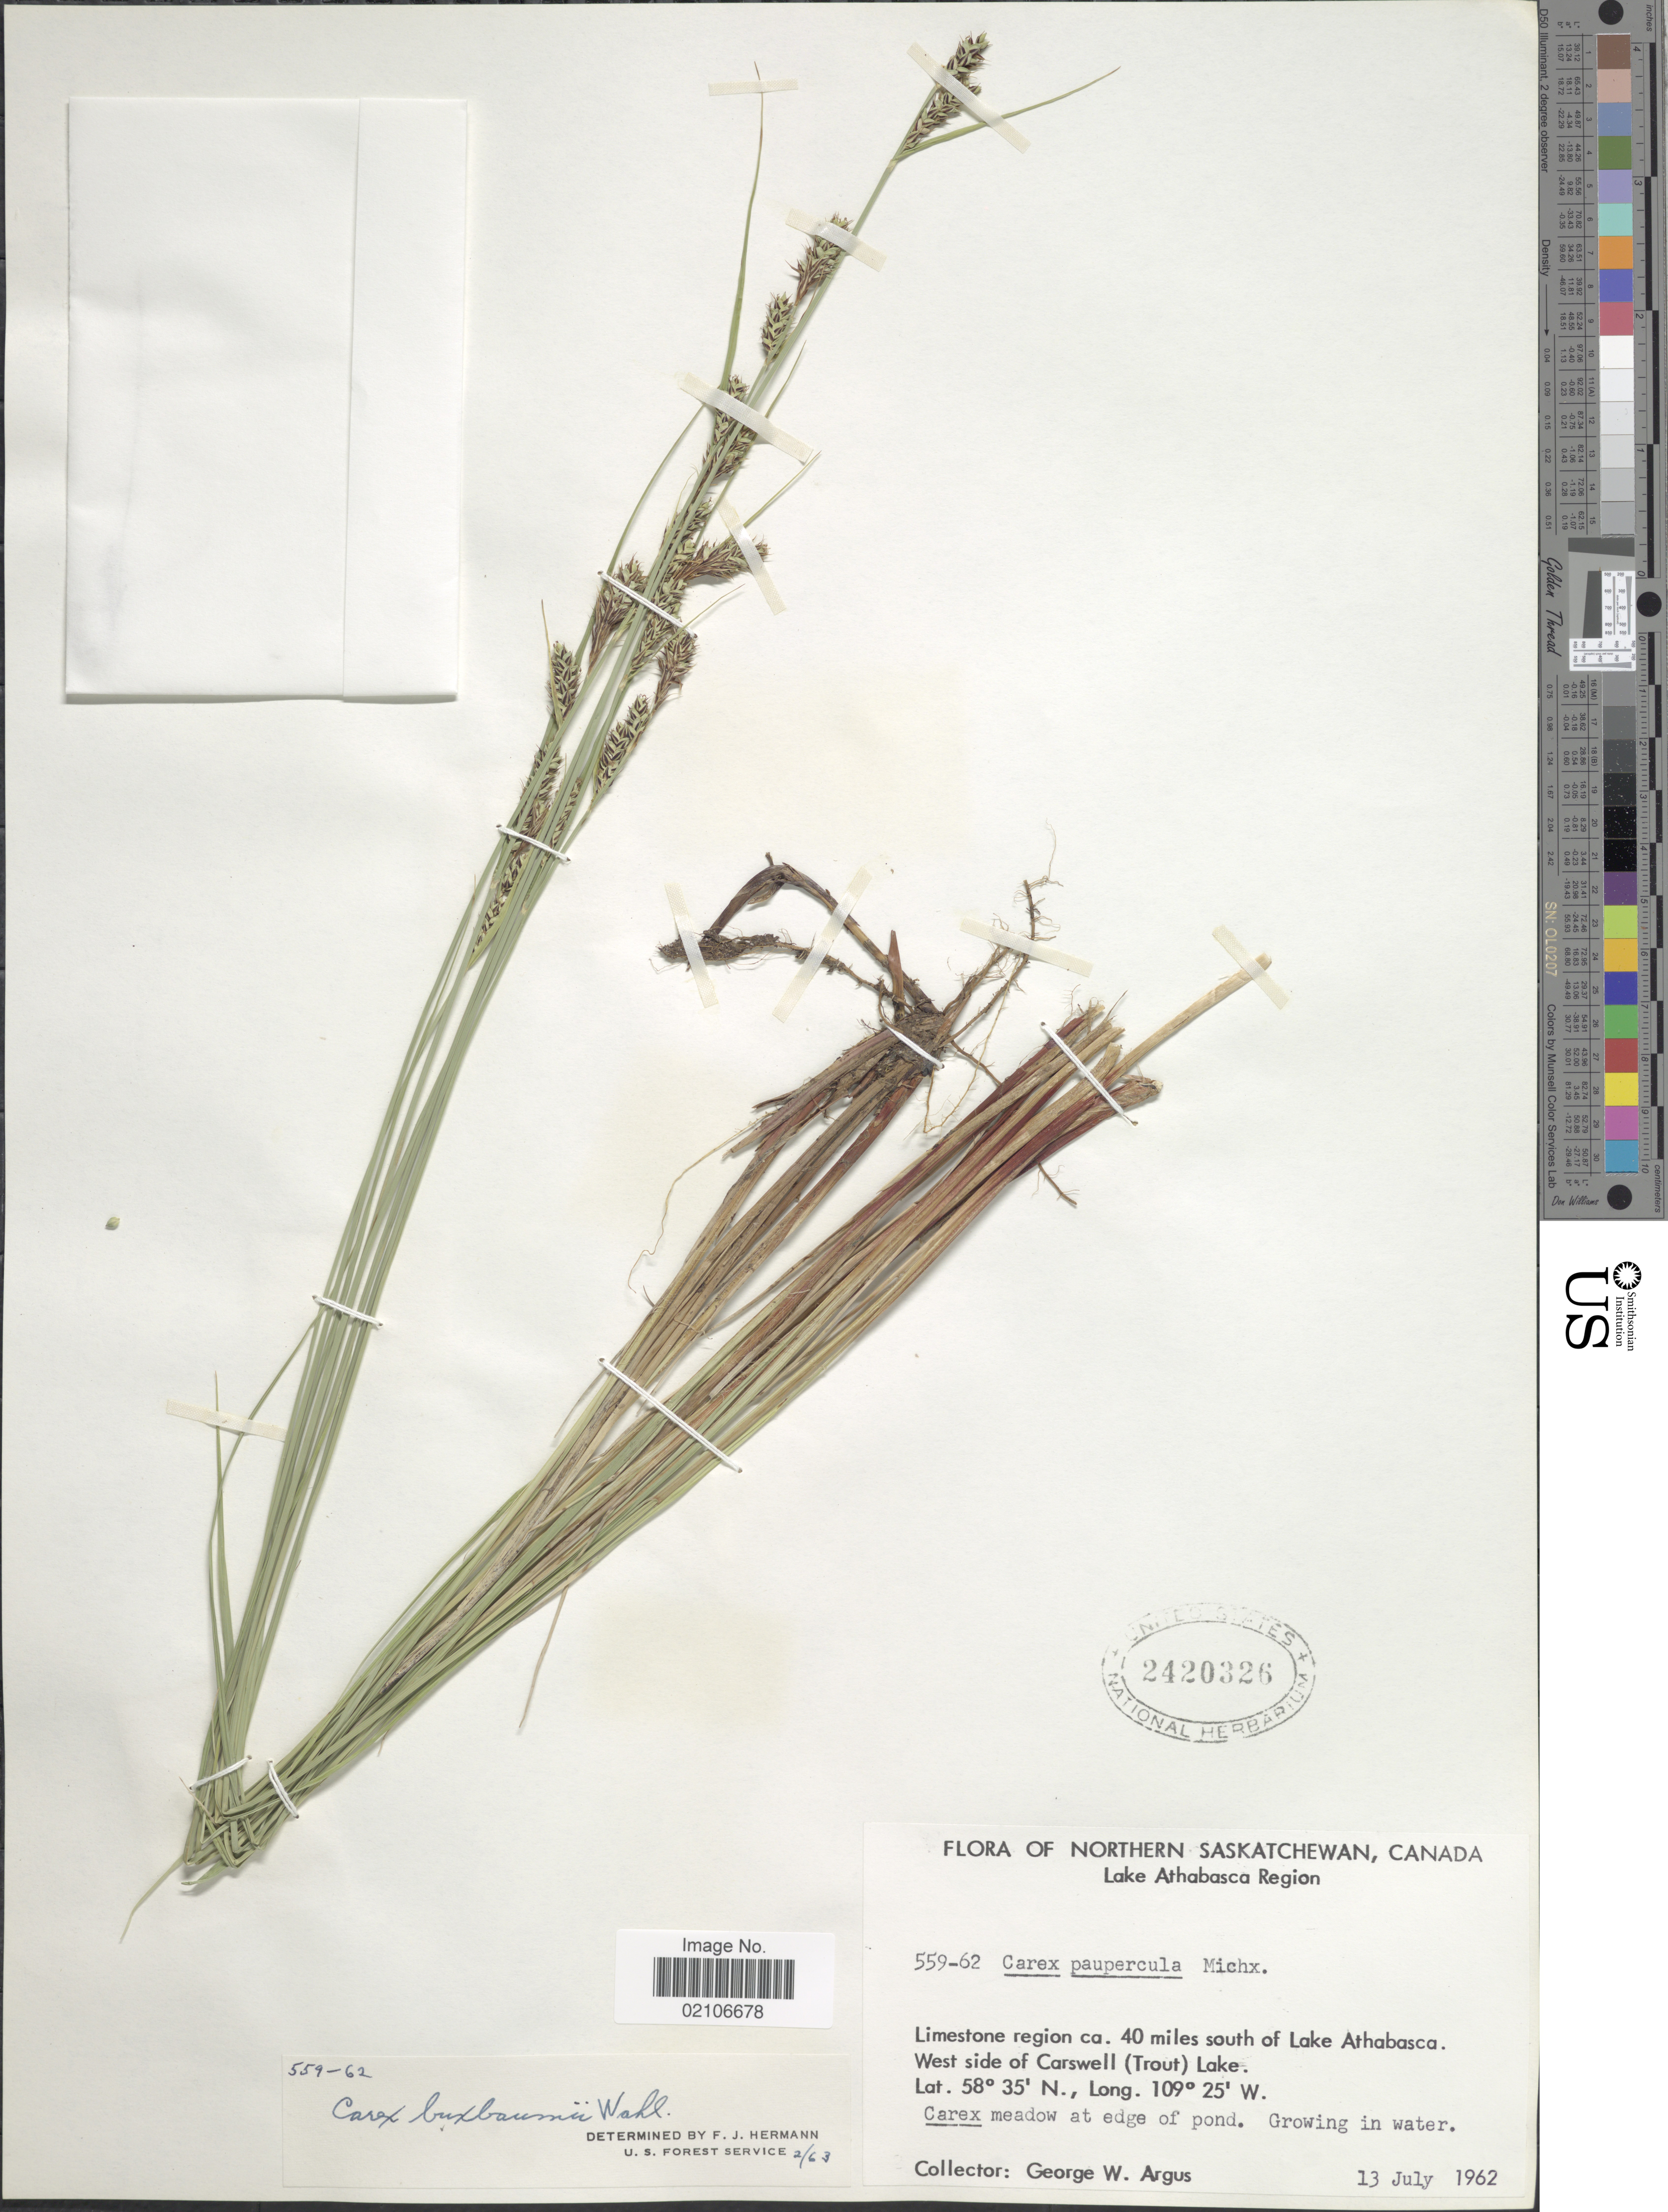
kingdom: Plantae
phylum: Tracheophyta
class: Liliopsida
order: Poales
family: Cyperaceae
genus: Carex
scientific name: Carex buxbaumii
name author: Wahlenb.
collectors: G. W. Argus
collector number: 559-62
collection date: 1962-07-13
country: Canada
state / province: Saskatchewan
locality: Northern Saskatchewan, lake Athabasca Region, Limestone region ca. 40 miles south of Lake Athabasca. West side of Carswell (Trout) Lake. Carex meadow at edge of pond. Growing in water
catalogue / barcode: US 2420326